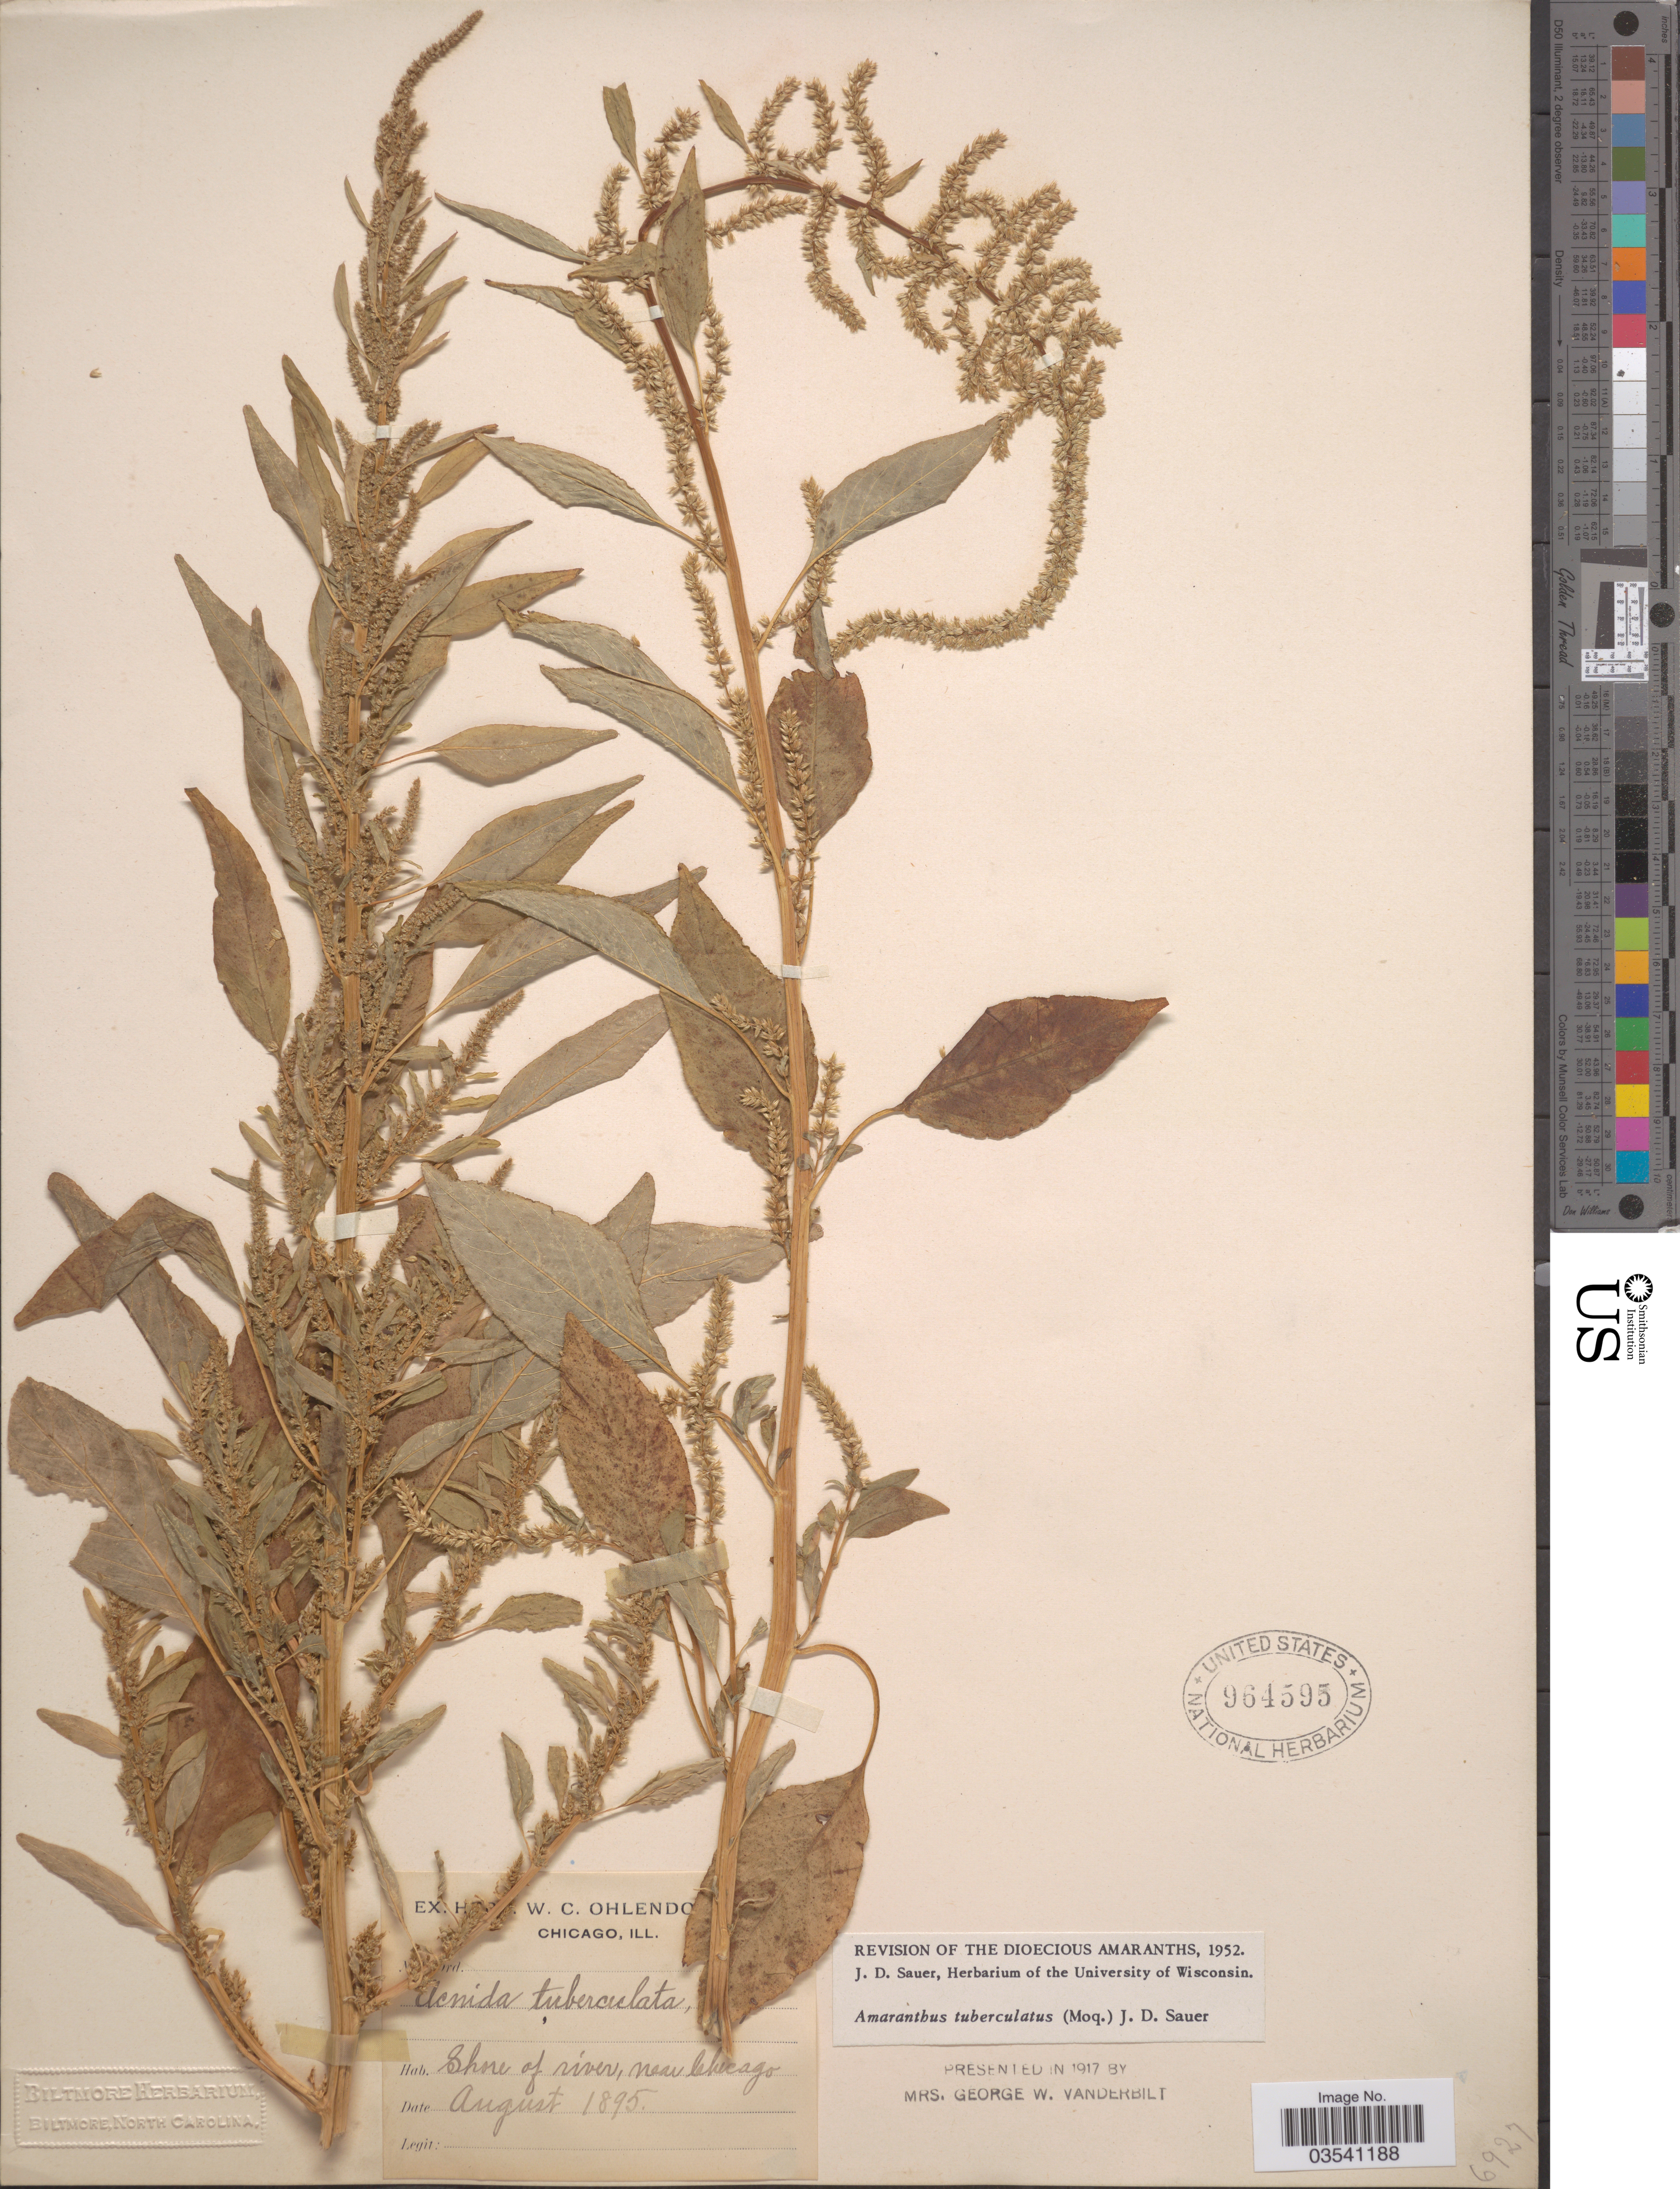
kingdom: Plantae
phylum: Tracheophyta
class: Magnoliopsida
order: Caryophyllales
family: Amaranthaceae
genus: Amaranthus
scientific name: Amaranthus tuberculatus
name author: (Moq.) J.D. Sauer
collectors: ex herb. W. C. Ohlendorf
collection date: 1895-08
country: United States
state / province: Illinois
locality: Shore of river, near Chicago.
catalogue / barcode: US 964595